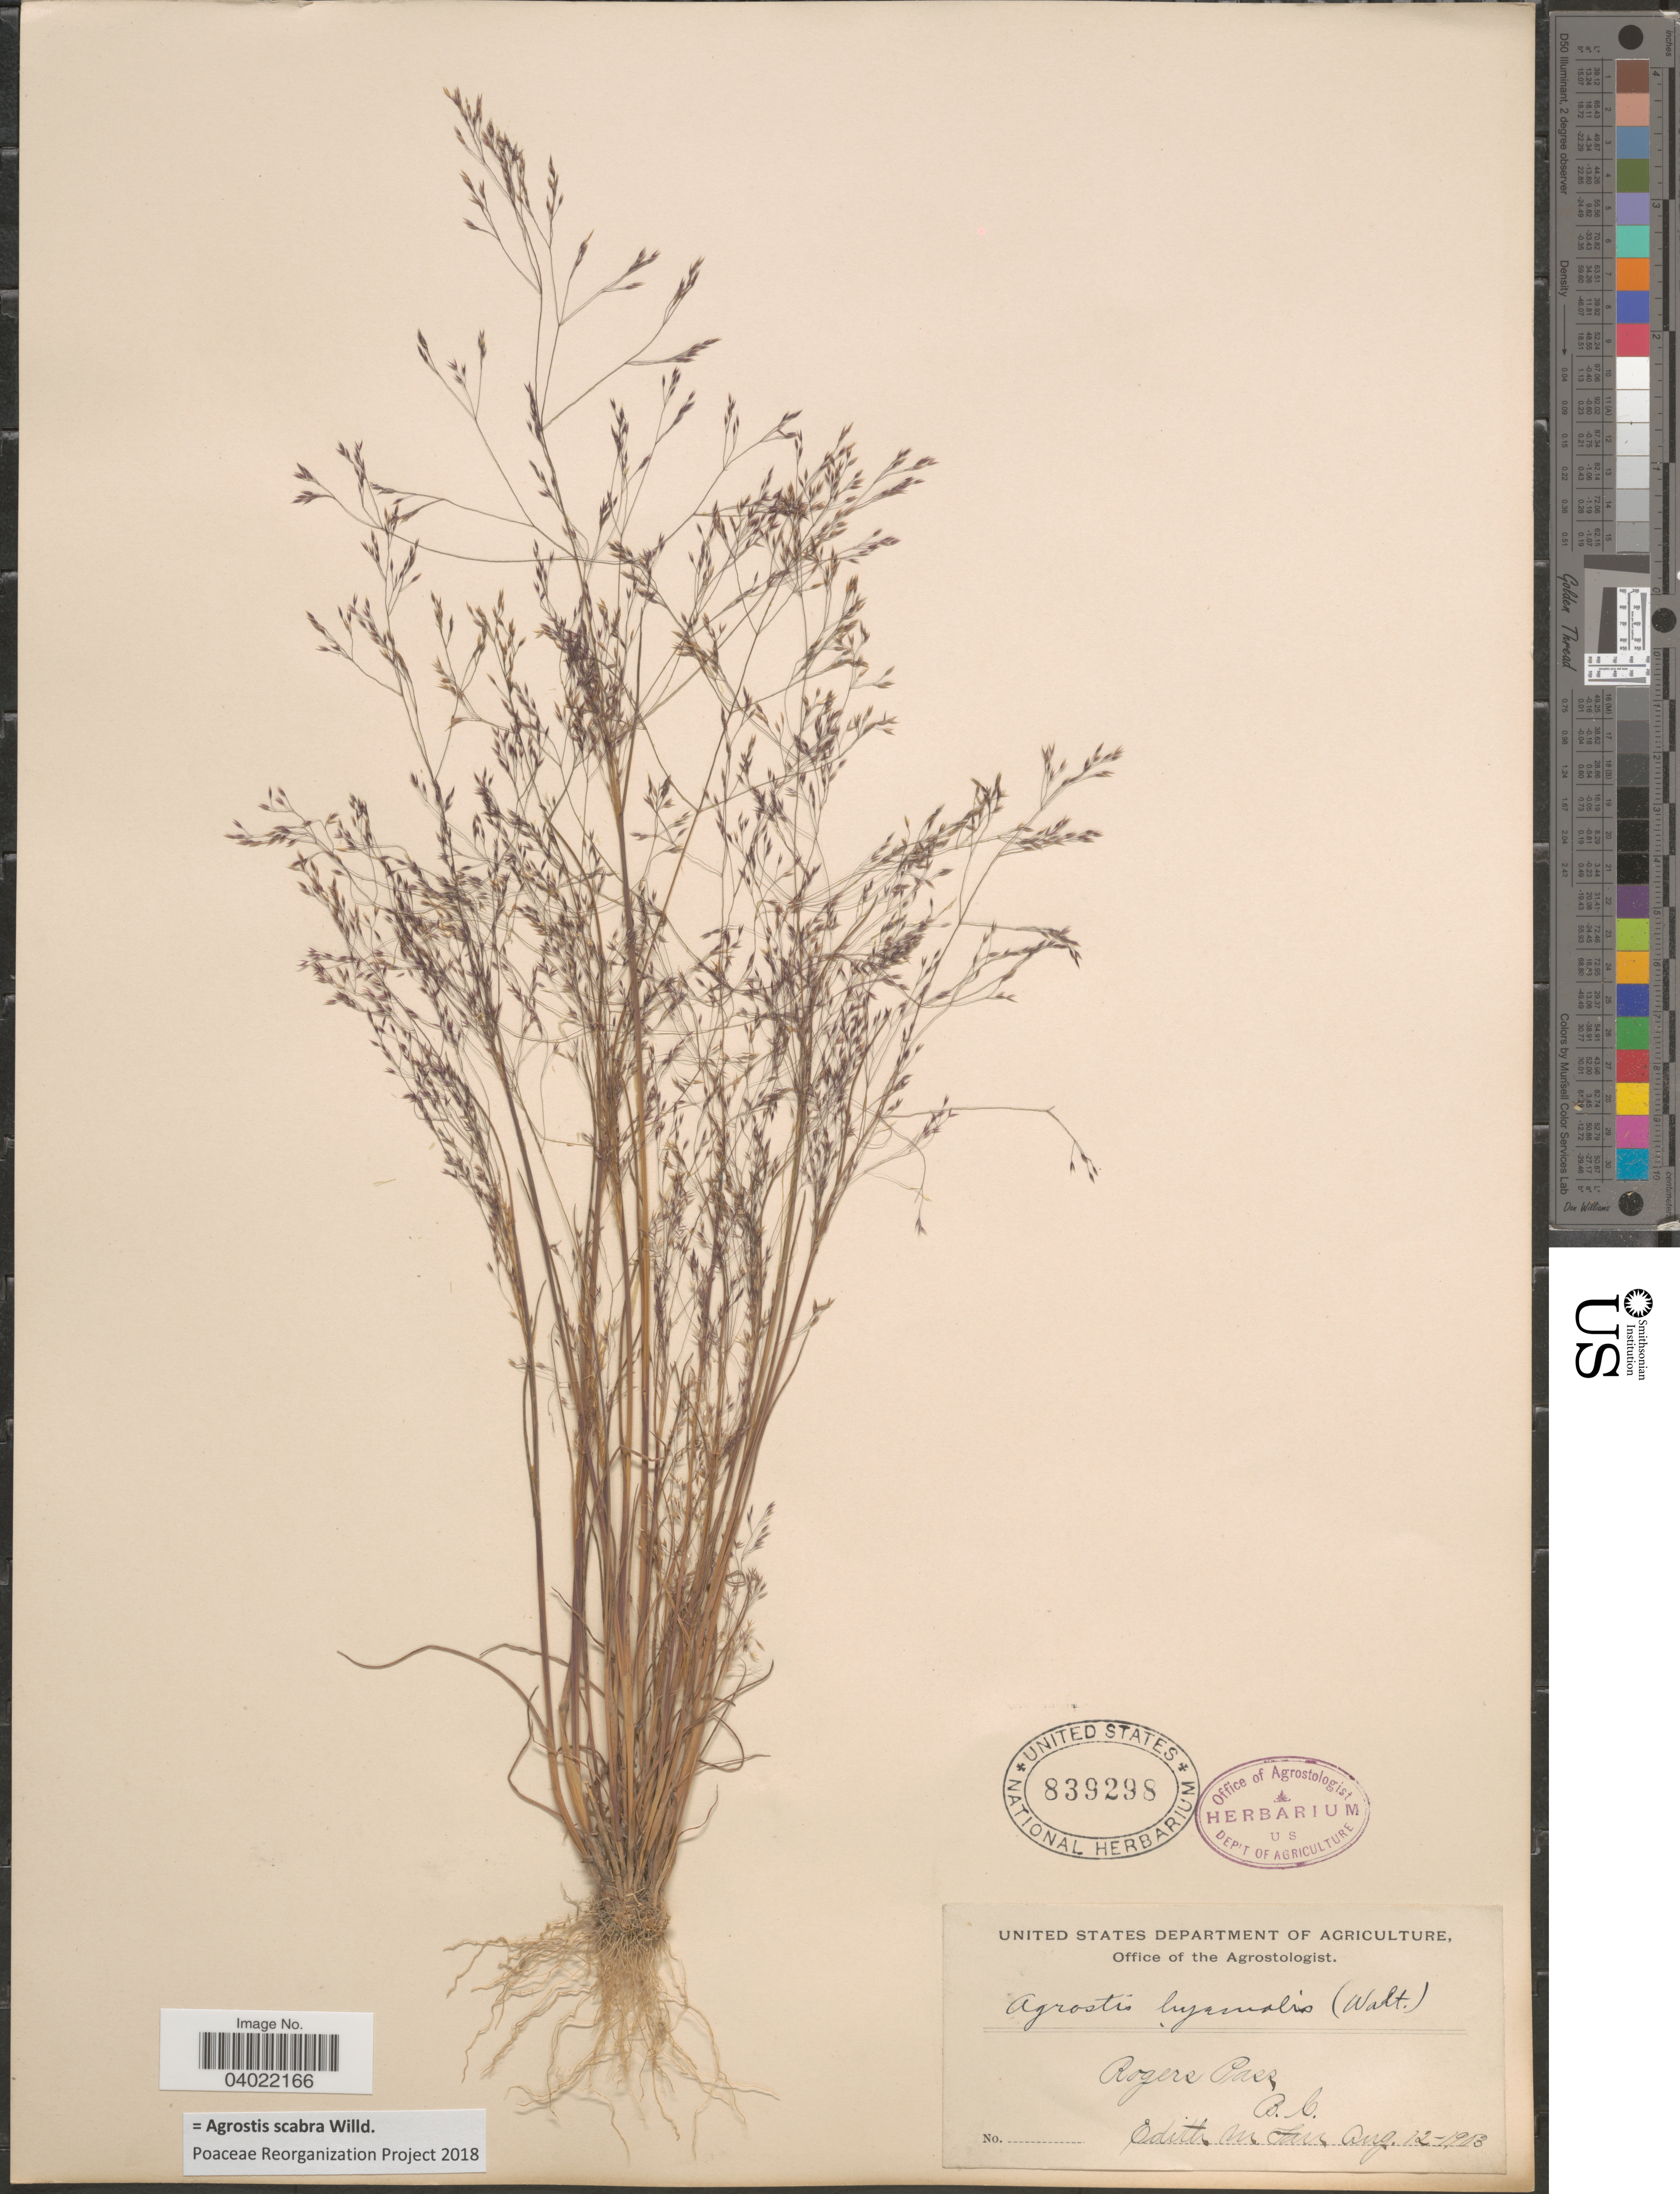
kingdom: Plantae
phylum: Tracheophyta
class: Liliopsida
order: Poales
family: Poaceae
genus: Agrostis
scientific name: Agrostis scabra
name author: Willd.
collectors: E. Fair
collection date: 1903-08-12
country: Canada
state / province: British Columbia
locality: Rogers Pass.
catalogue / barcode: US 839298